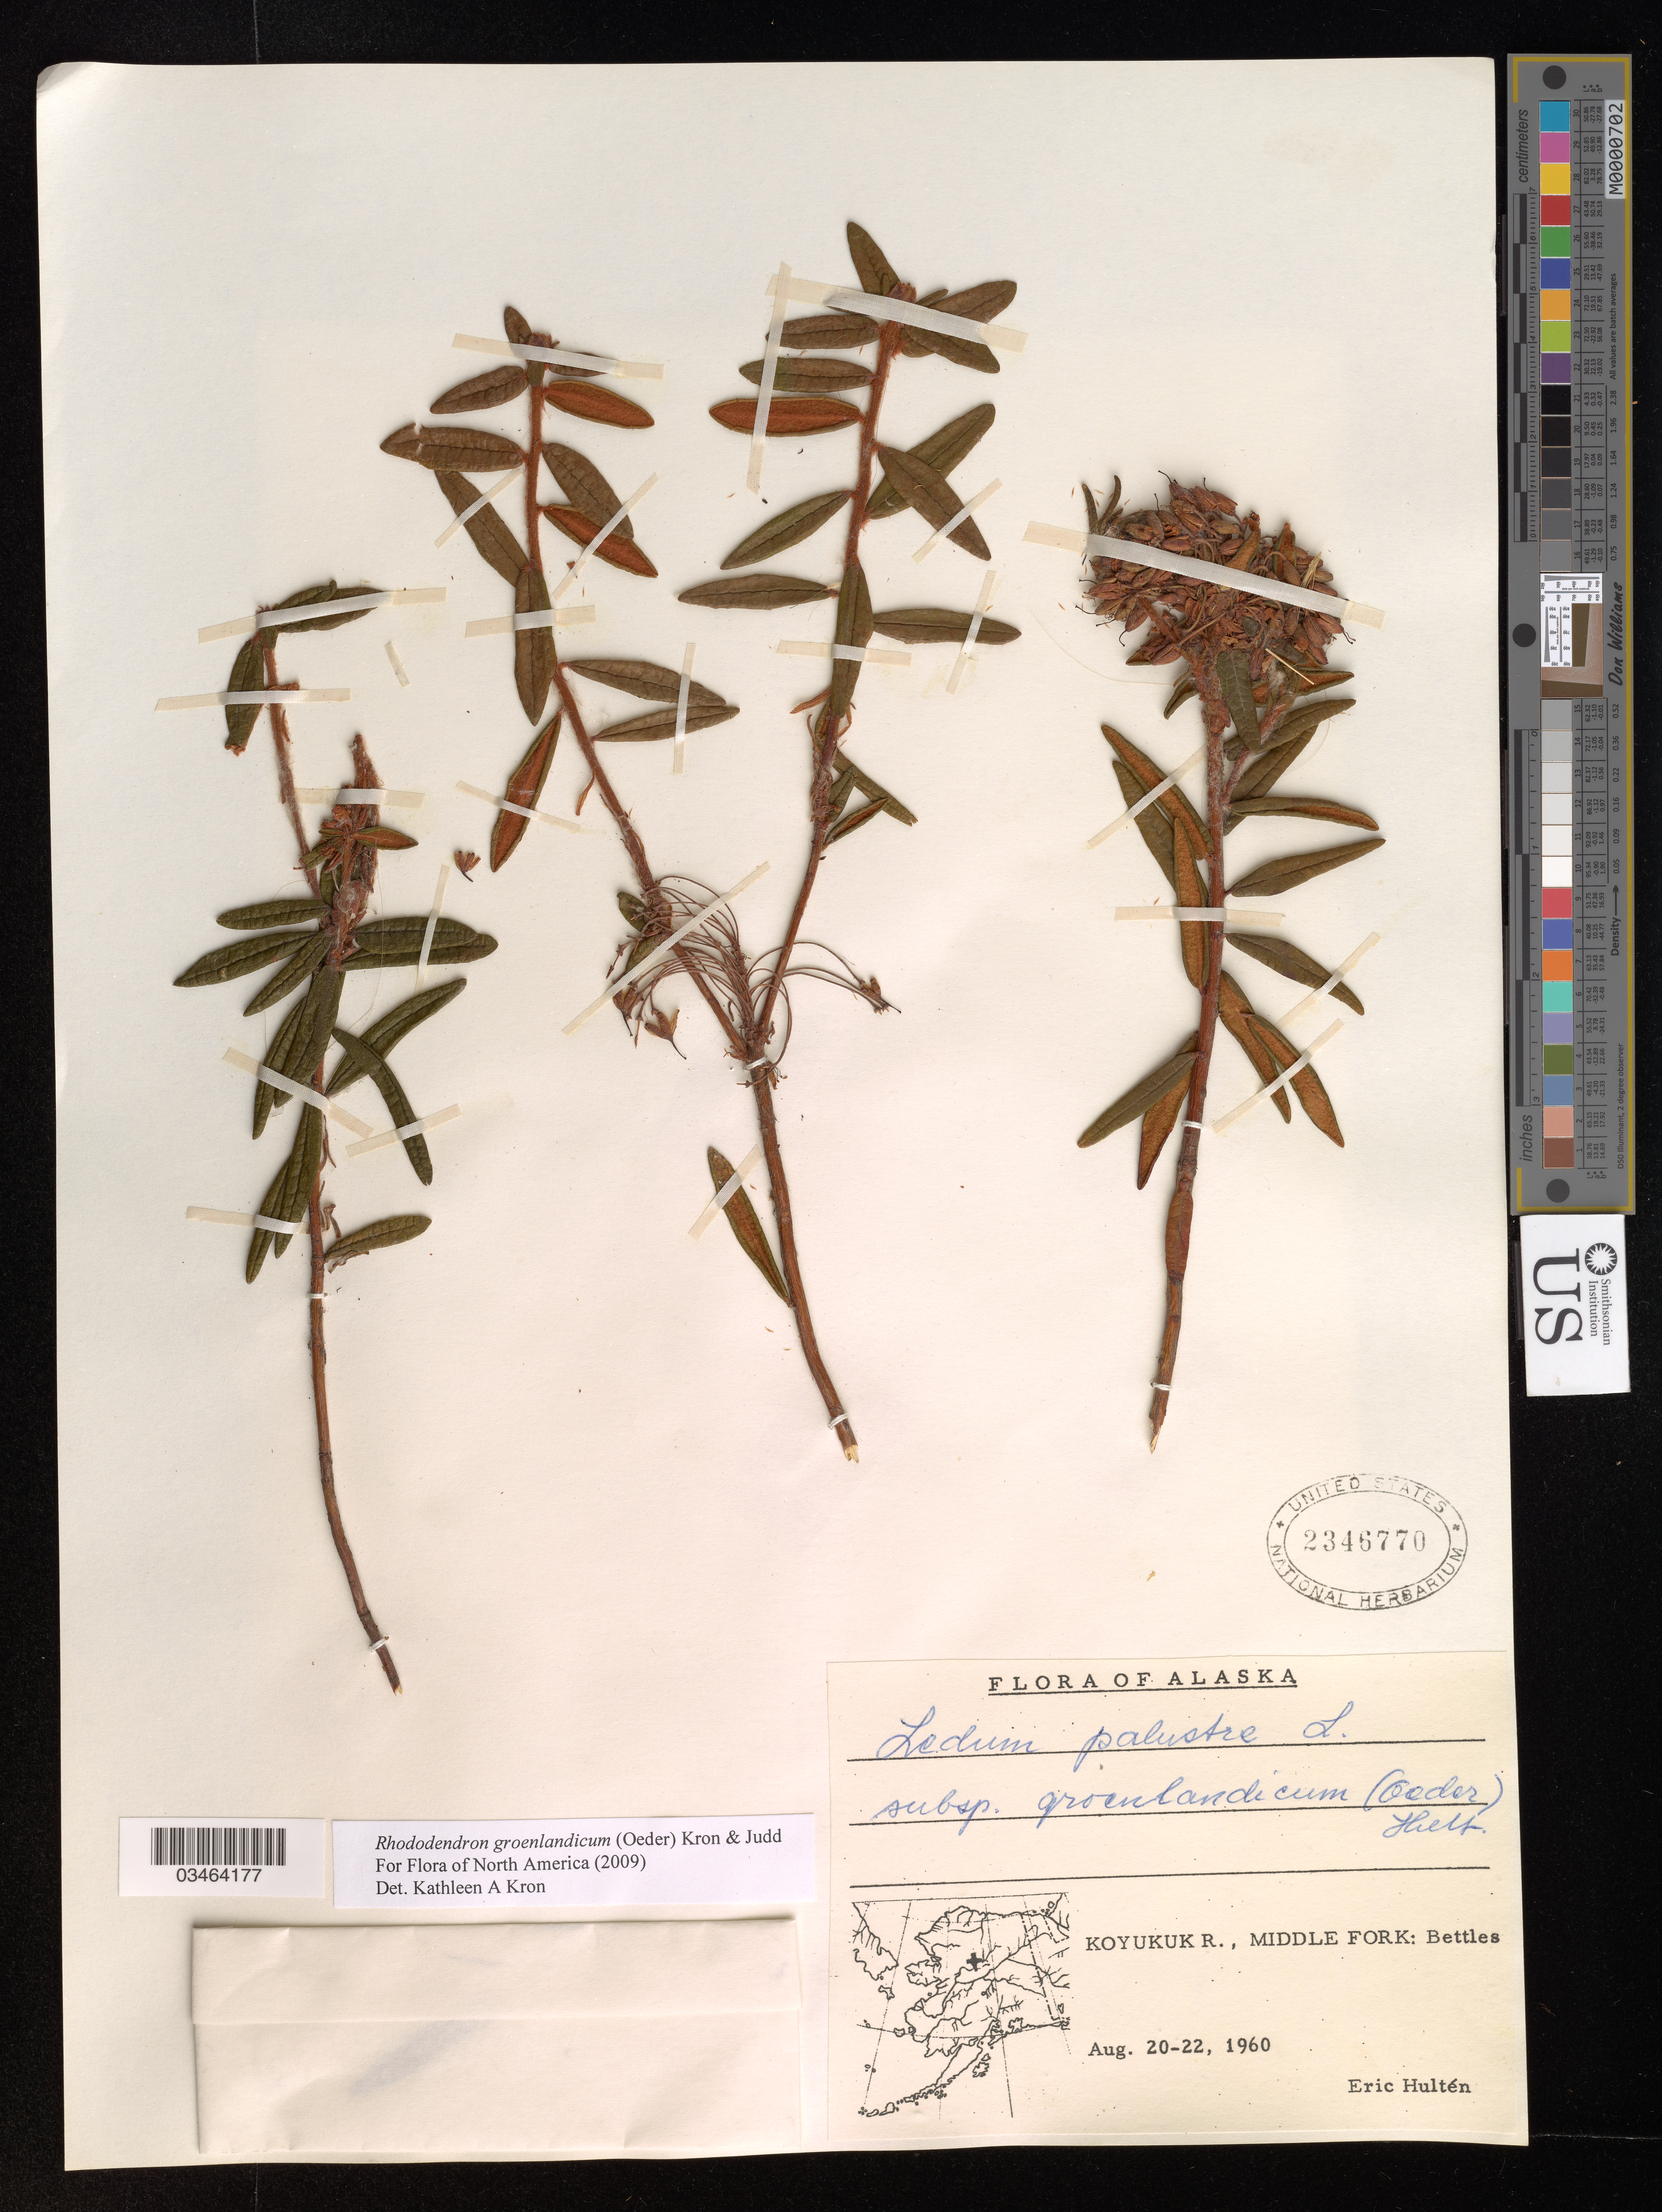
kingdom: Plantae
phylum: Tracheophyta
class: Magnoliopsida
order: Ericales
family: Ericaceae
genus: Rhododendron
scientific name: Rhododendron groenlandicum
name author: (Oeder) Kron & Judd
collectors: E. Hultén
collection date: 1960-08-20/1960-08-22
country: United States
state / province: Alaska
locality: Koyukuk R., Middle Fork: Bettles.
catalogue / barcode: US 2346770